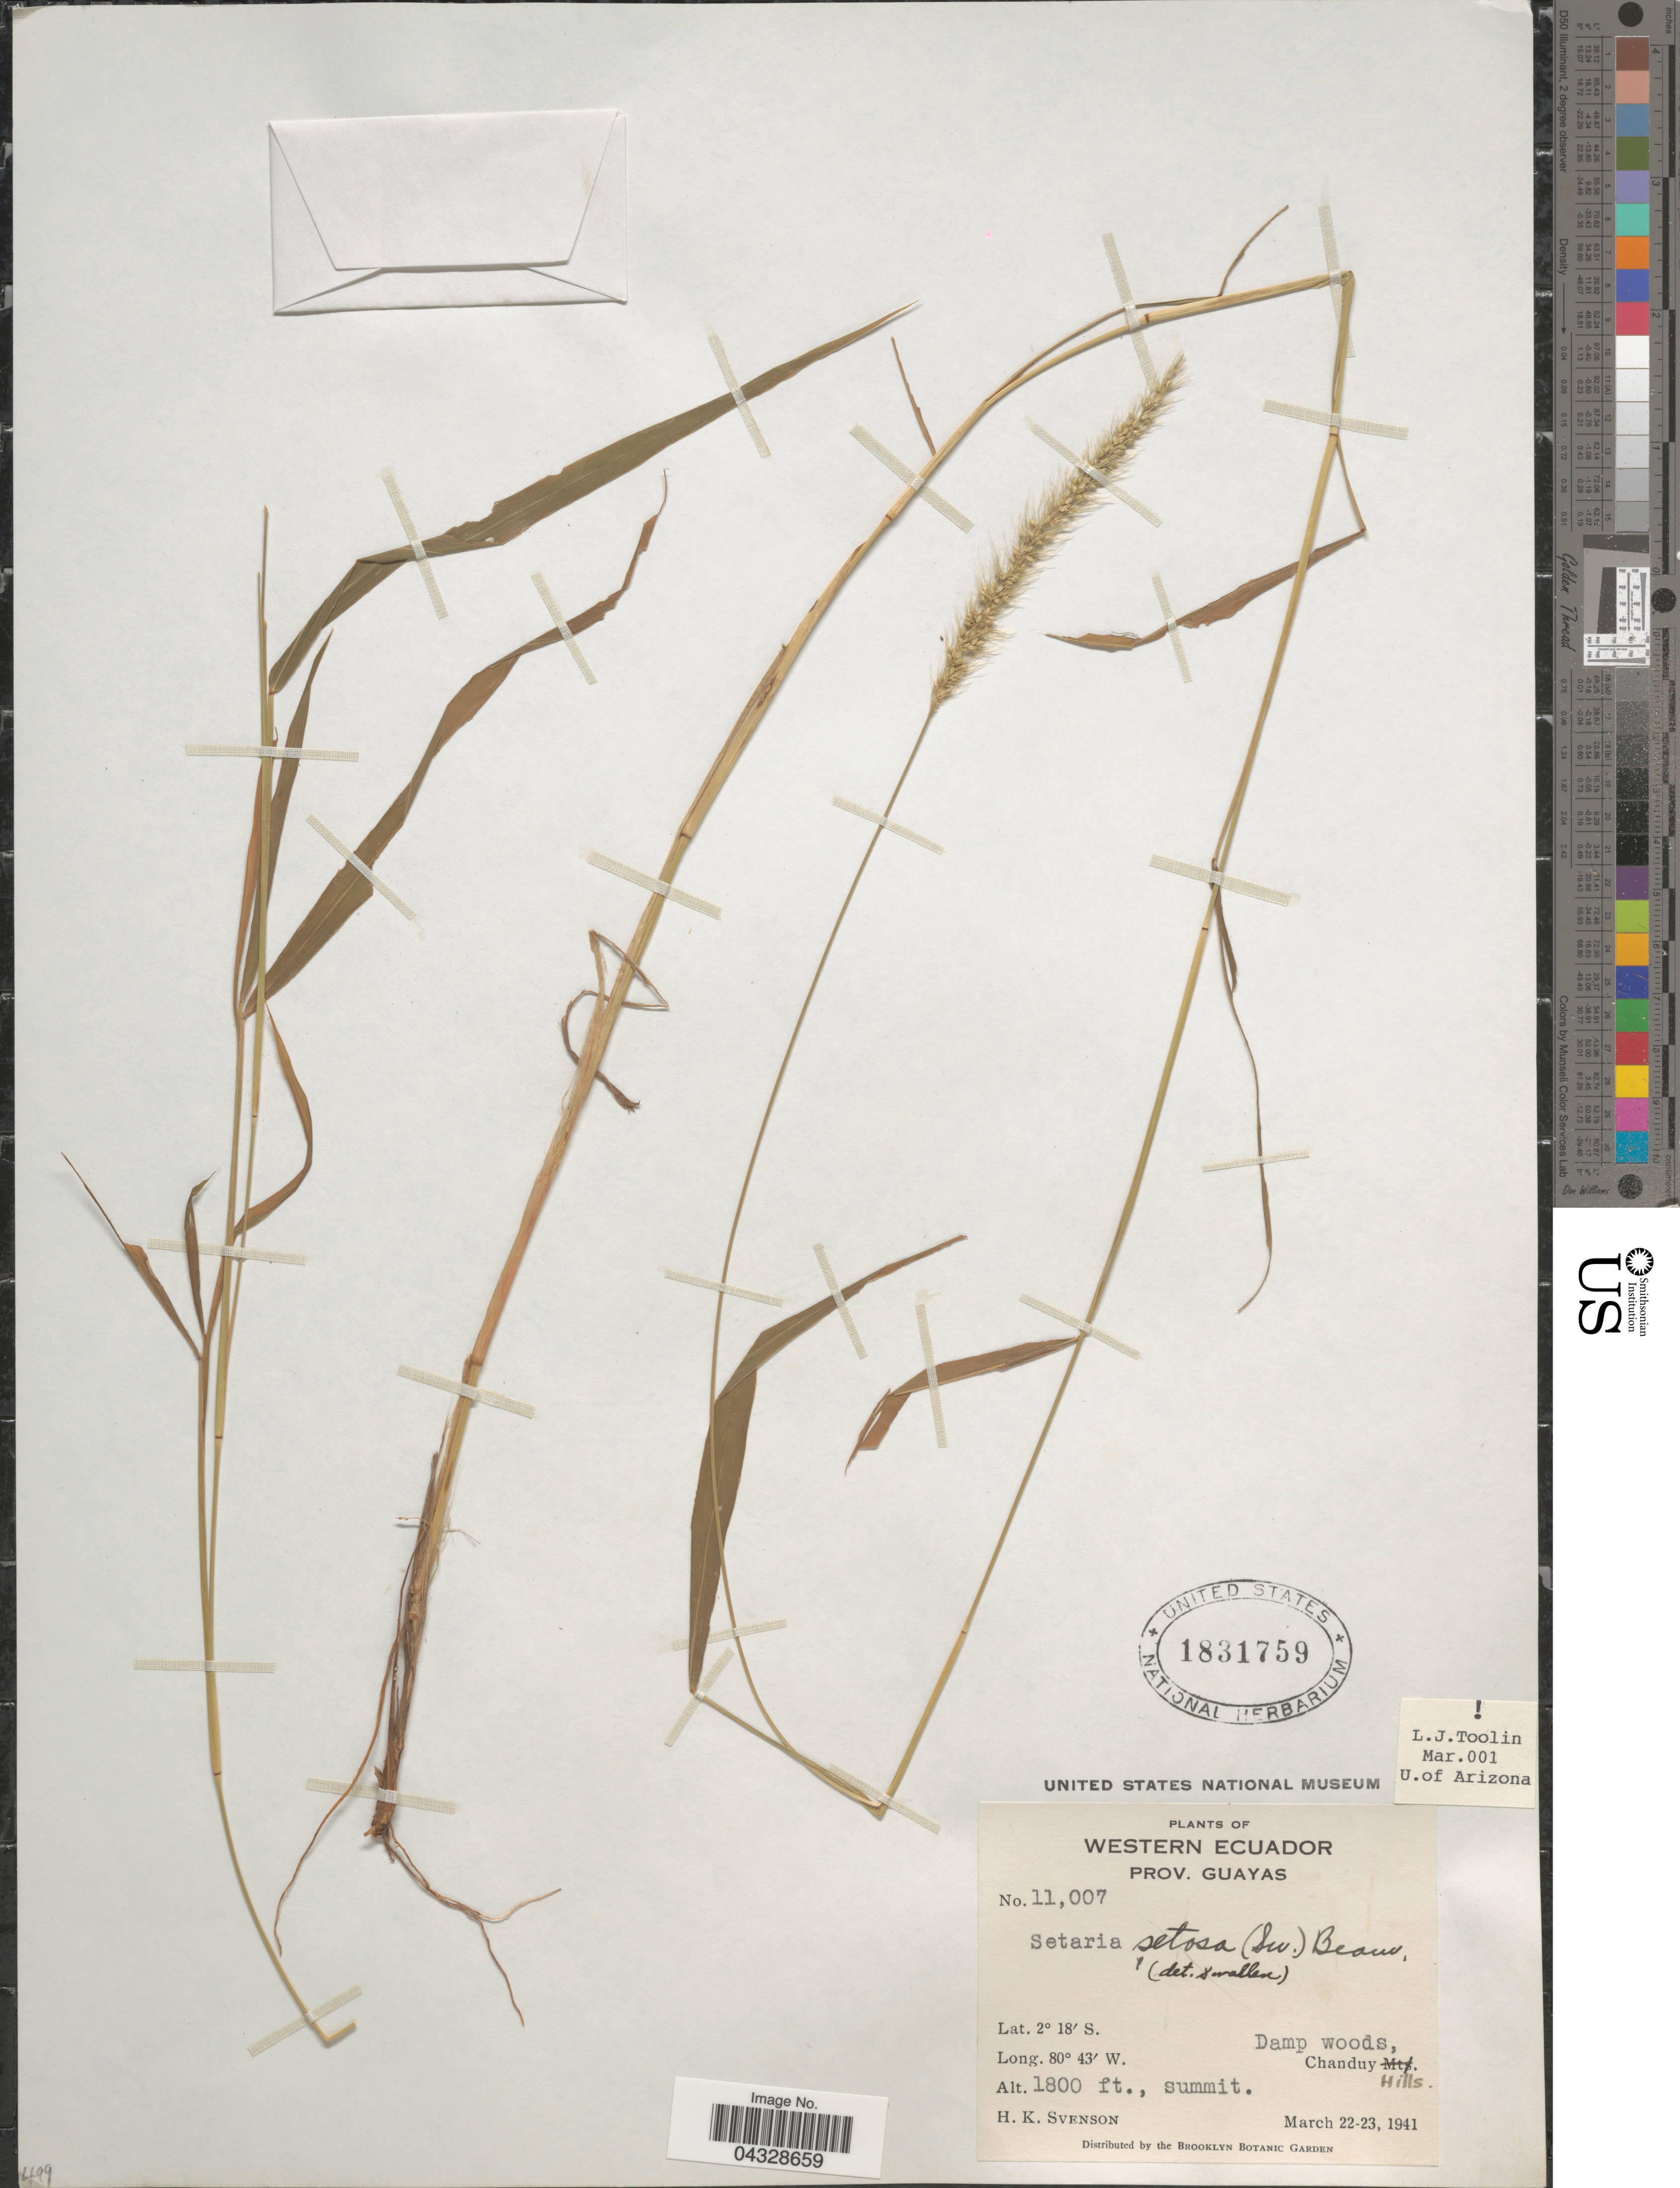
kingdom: Plantae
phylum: Tracheophyta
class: Liliopsida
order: Poales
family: Poaceae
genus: Setaria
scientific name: Setaria setosa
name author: (Sw.) P. Beauv.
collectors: H. K. Svenson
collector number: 11007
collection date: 1941-03-22/1941-03-23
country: Ecuador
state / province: Guayas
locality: Western Ecuador. Chanduy Hills.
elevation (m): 549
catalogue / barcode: US 1831759